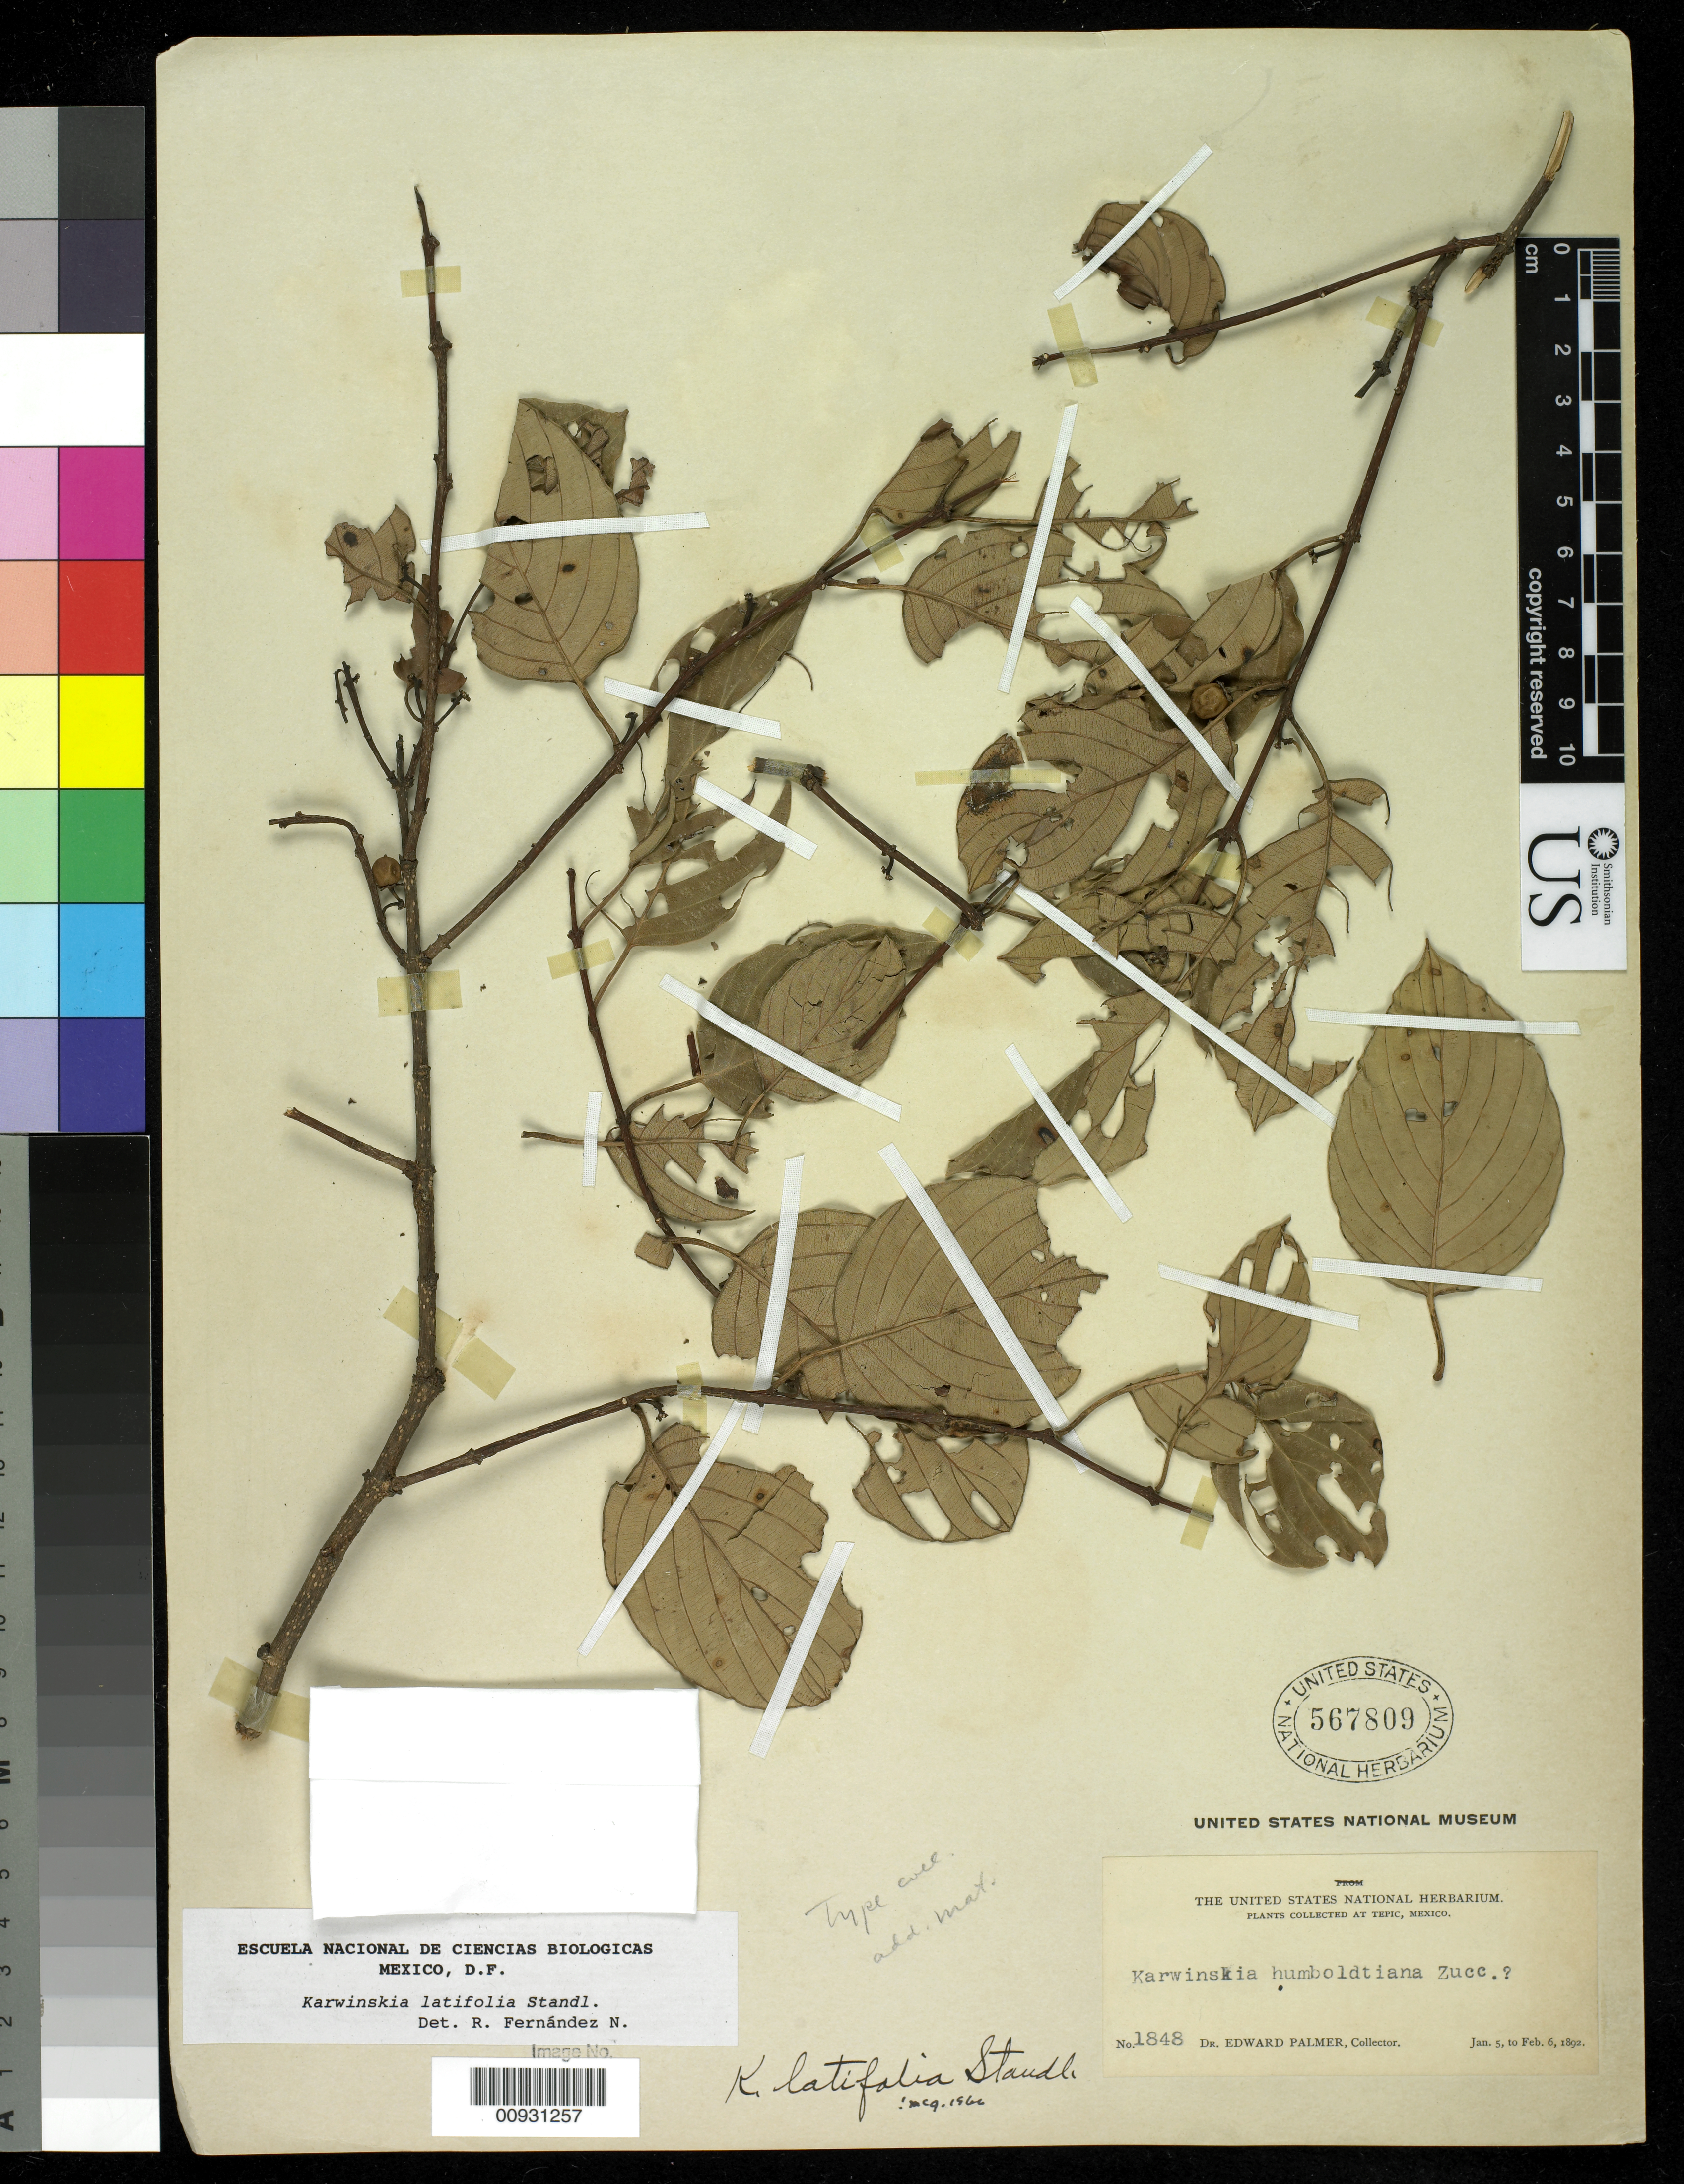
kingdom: Plantae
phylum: Tracheophyta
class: Magnoliopsida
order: Rosales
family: Rhamnaceae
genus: Karwinskia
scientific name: Karwinskia latifolia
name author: Standl.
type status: Isotype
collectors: E. Palmer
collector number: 1848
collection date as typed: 05 Jan 1892 to 06 Feb 1892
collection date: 1892-01-05/1892-02-06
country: Mexico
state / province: Nayarit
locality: Tepic.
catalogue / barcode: US 567809